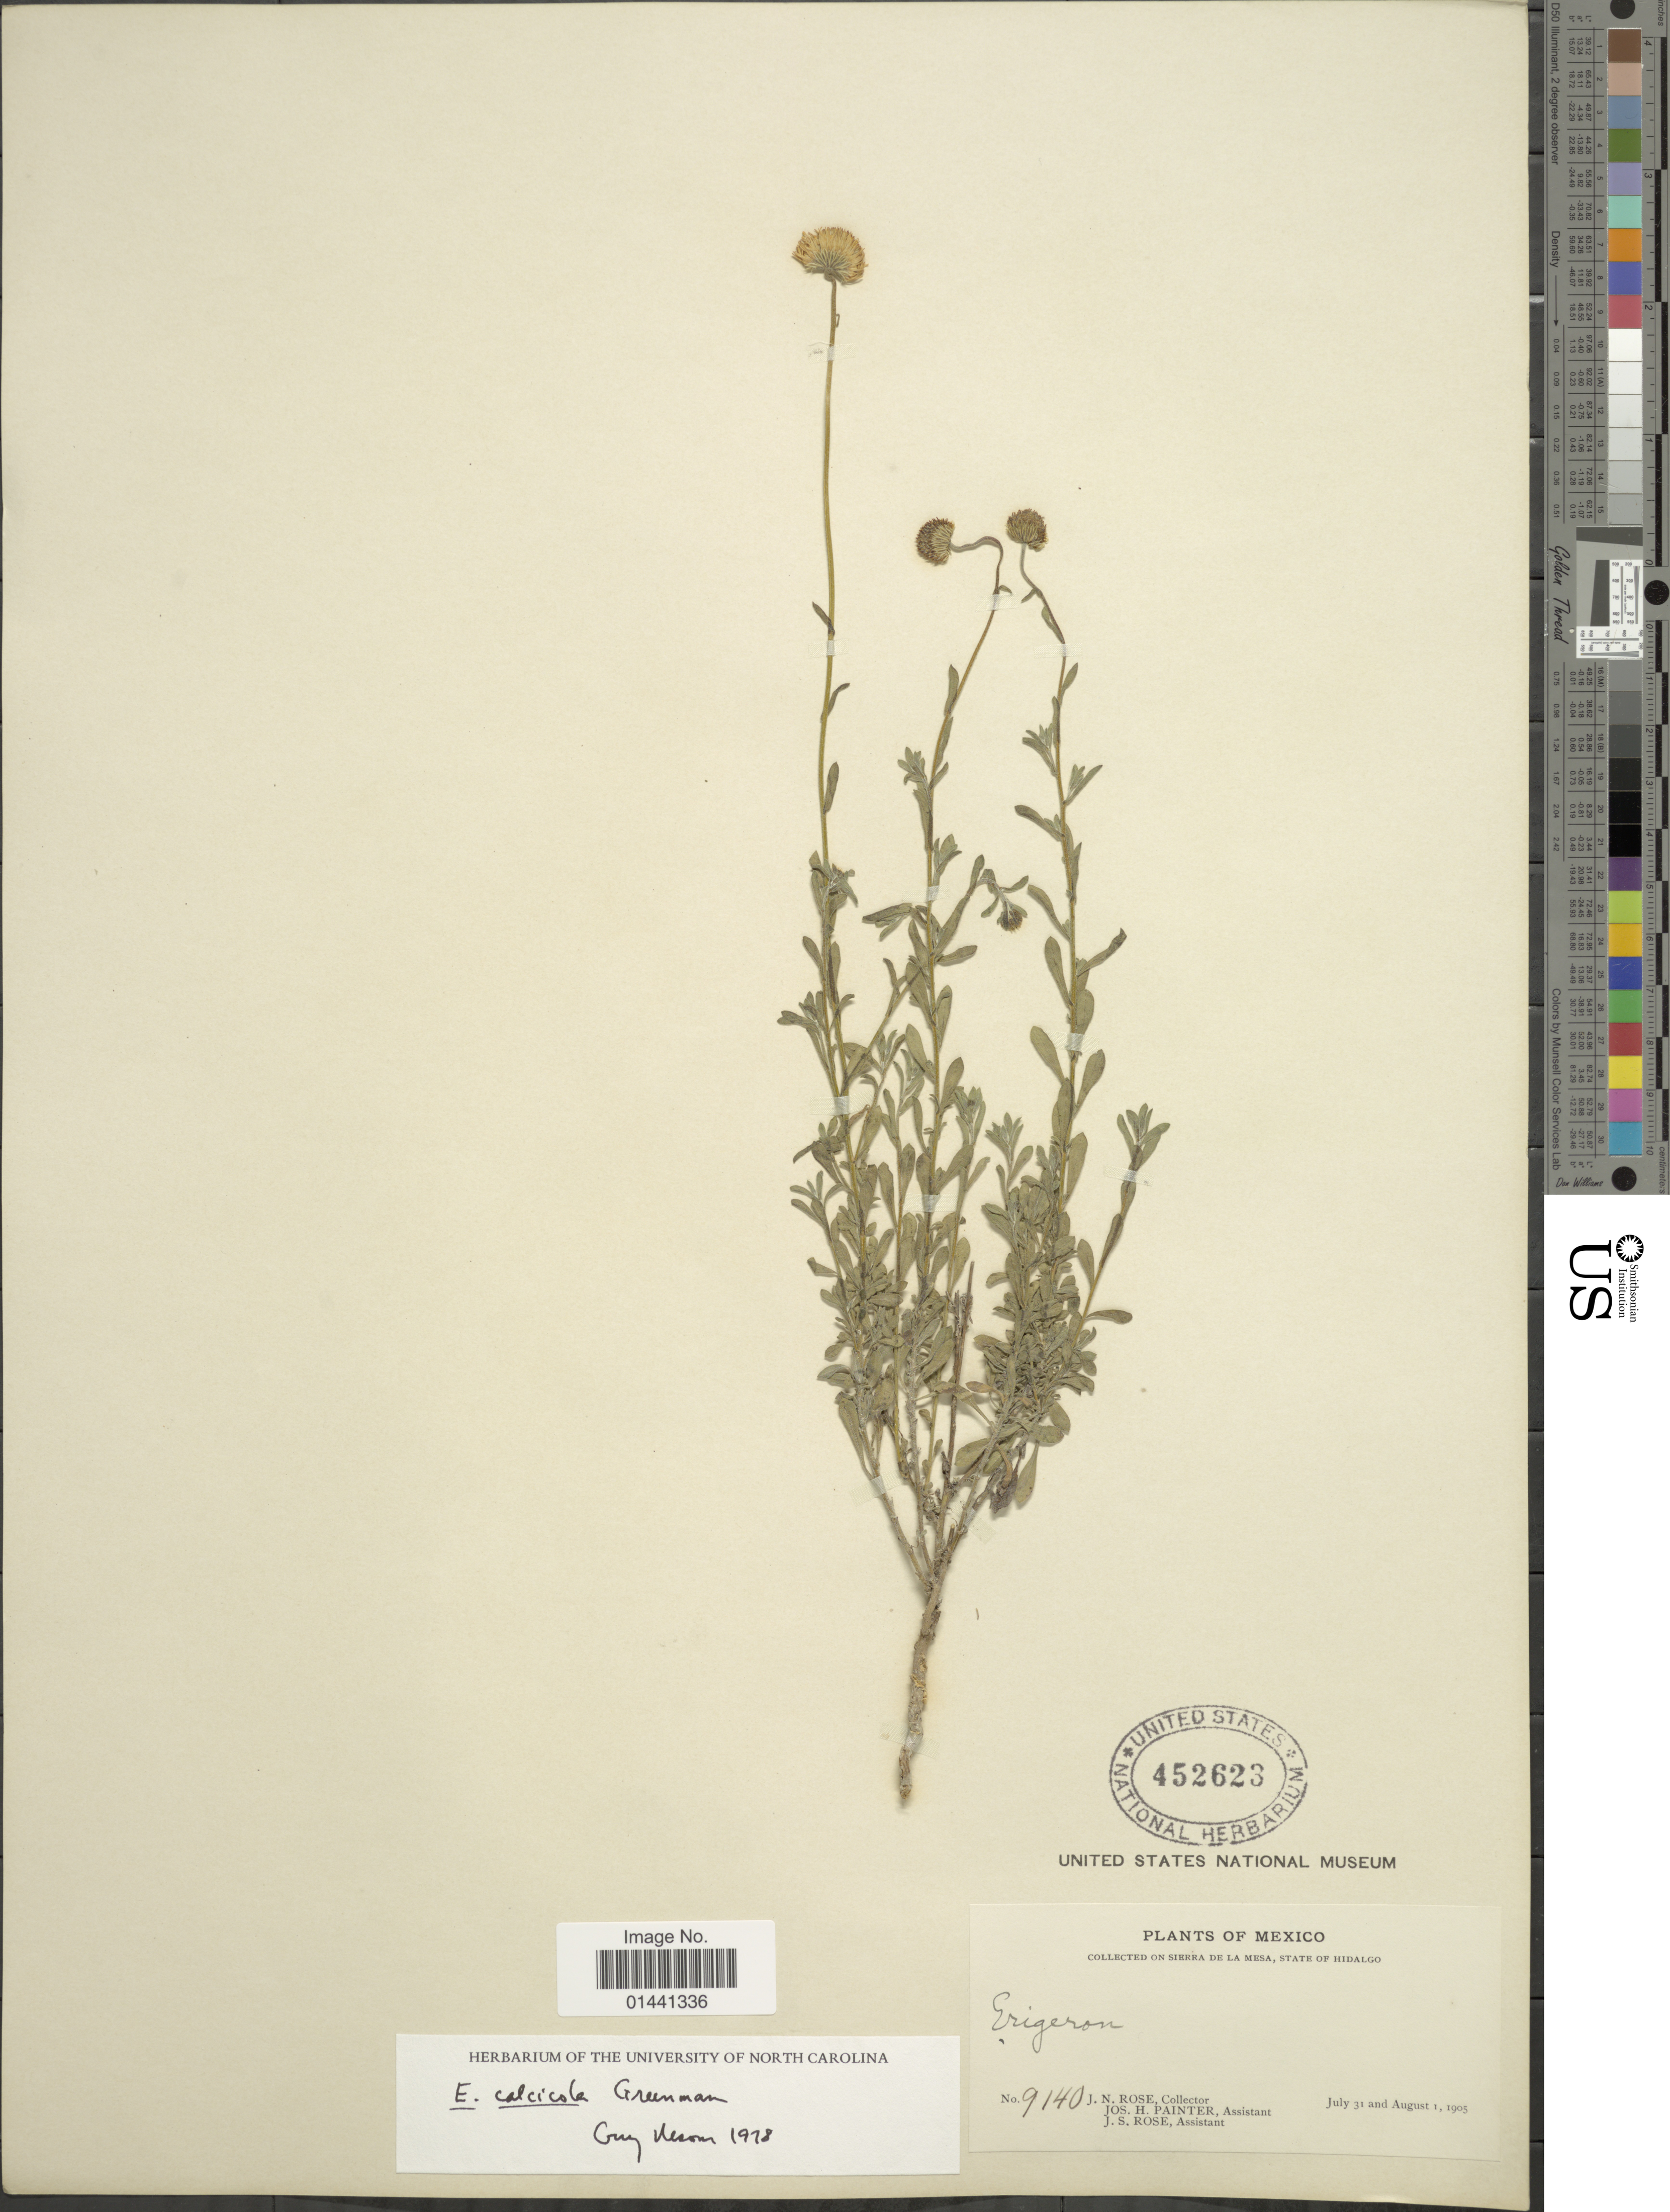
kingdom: Plantae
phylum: Tracheophyta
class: Magnoliopsida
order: Asterales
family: Asteraceae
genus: Erigeron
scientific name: Erigeron calcicola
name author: Greenm.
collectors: J. N. Rose, J. H. Painter & J. S. Rose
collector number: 9140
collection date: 1905-07-31/1905-08-01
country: Mexico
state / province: Hidalgo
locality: Sierra de La Mesa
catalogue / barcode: US 452623